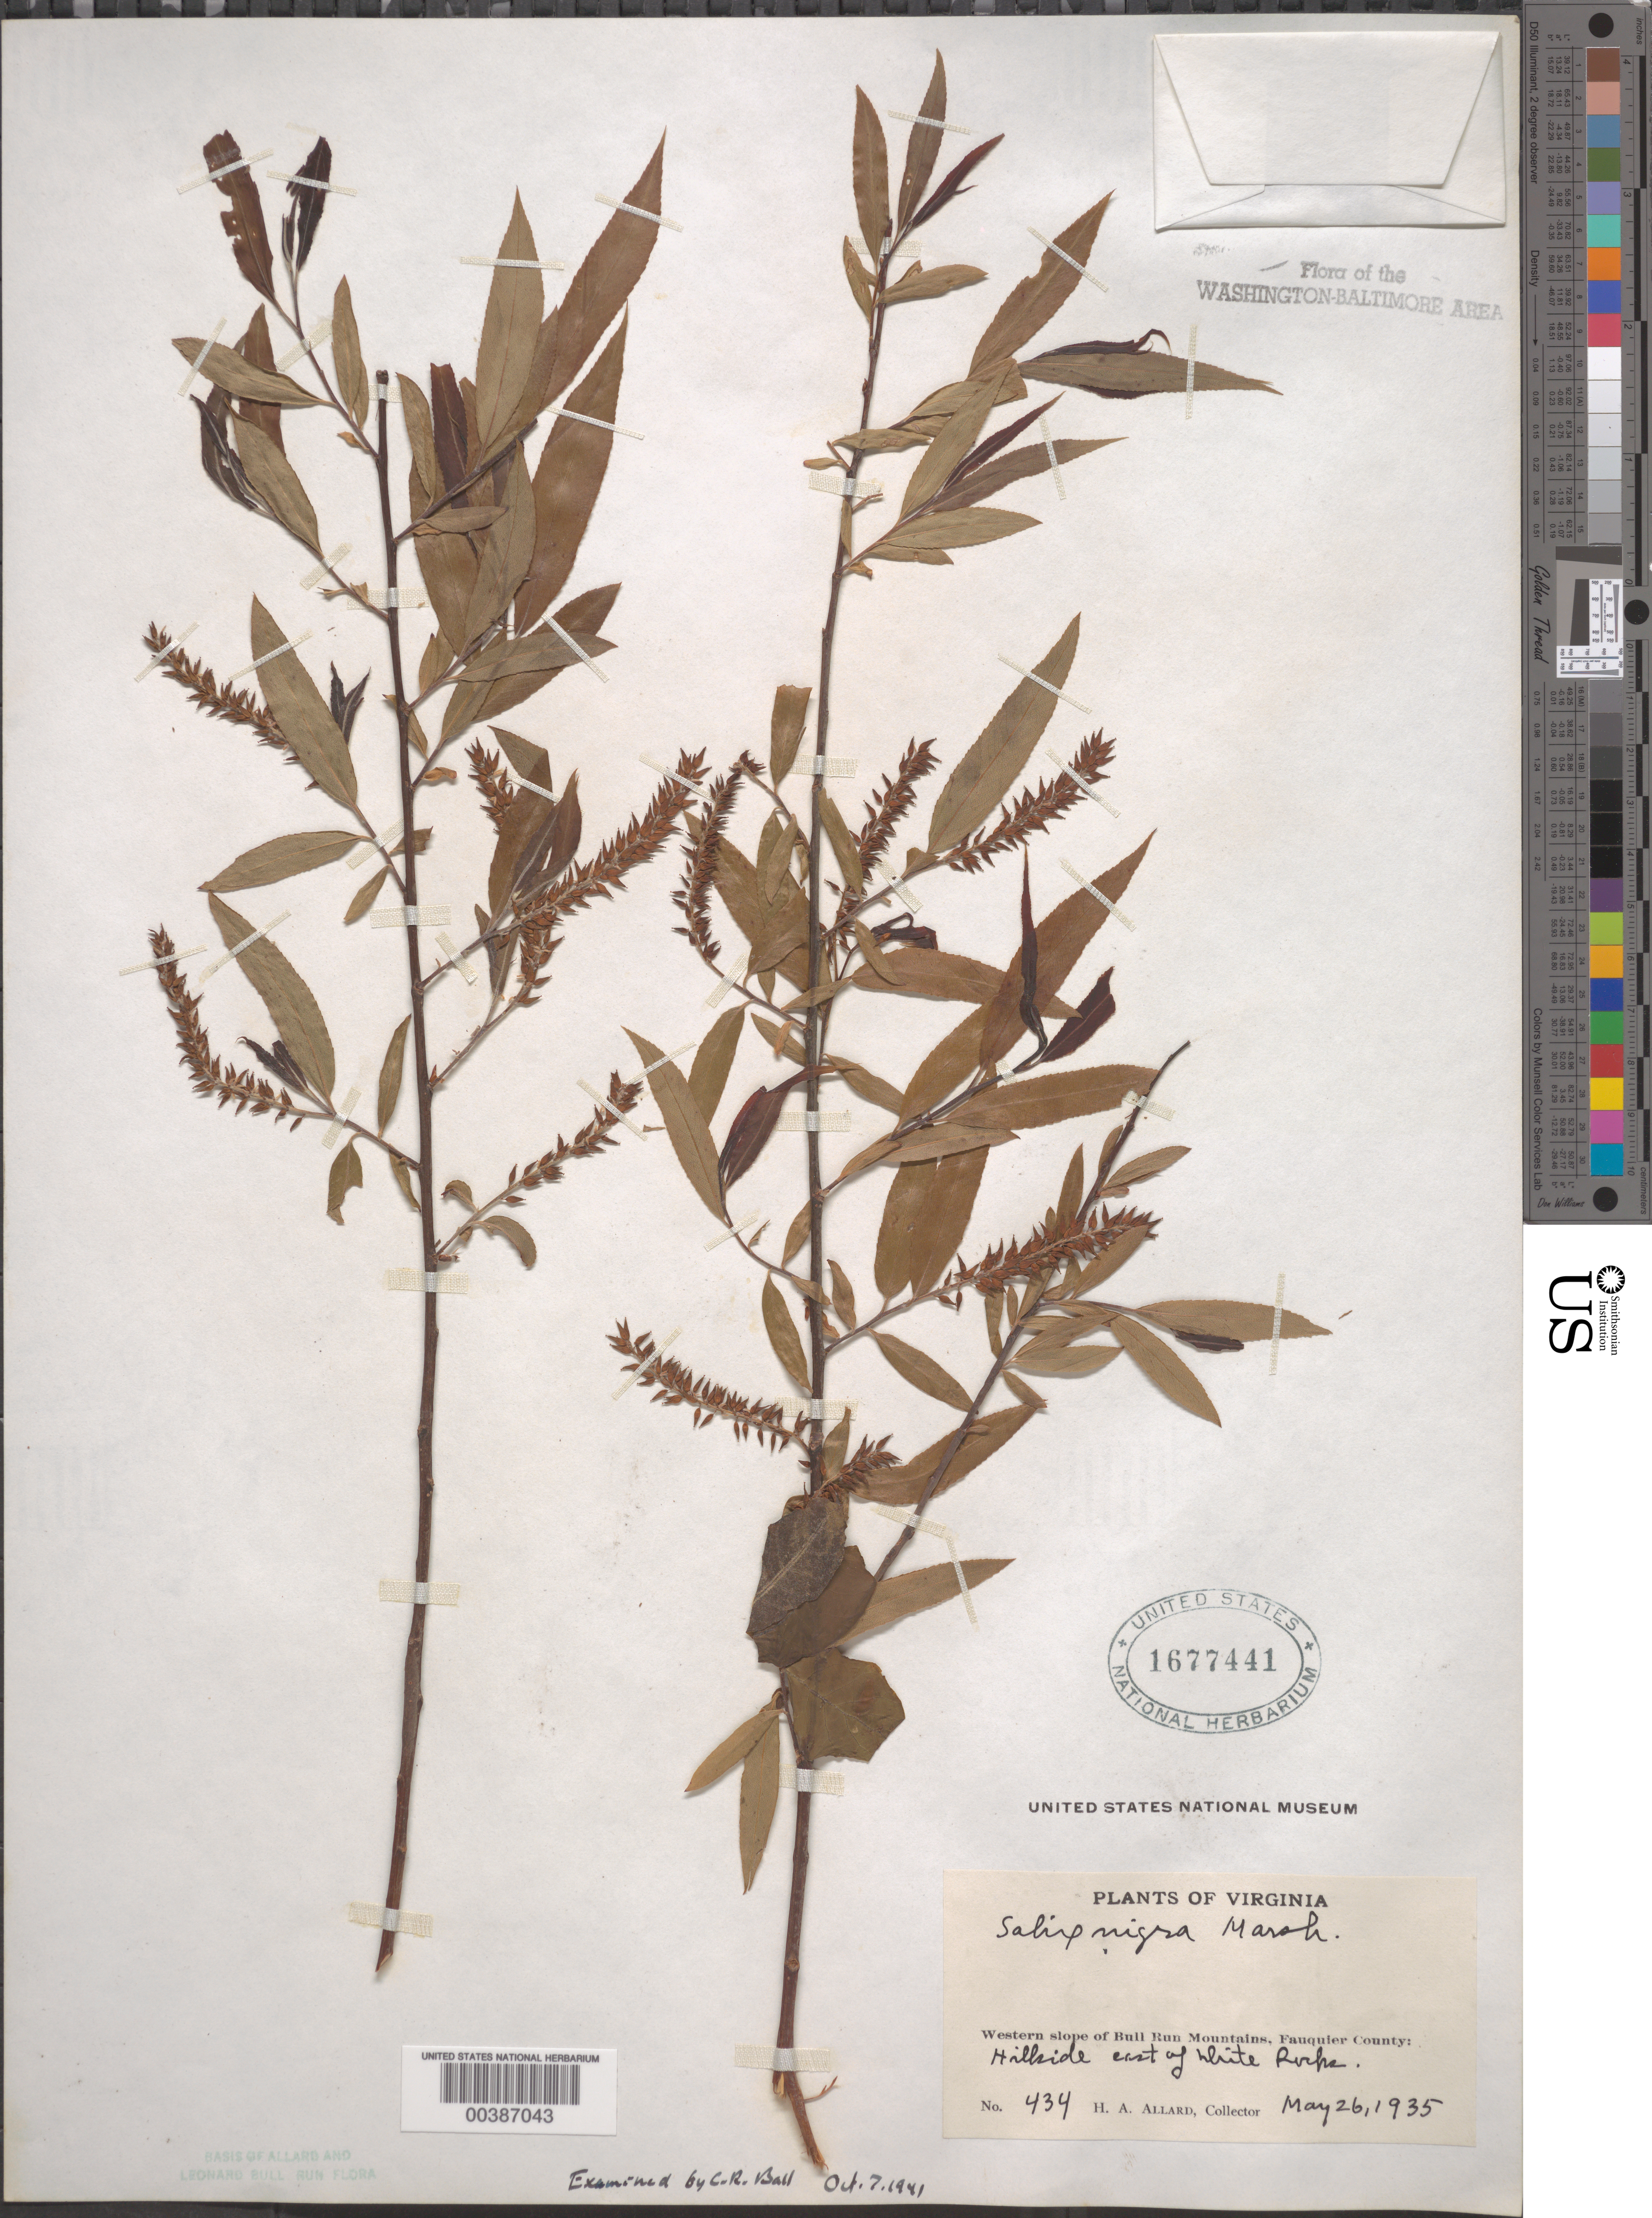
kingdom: Plantae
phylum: Tracheophyta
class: Magnoliopsida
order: Malpighiales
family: Salicaceae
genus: Salix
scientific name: Salix nigra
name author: Marshall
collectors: H. A. Allard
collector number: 434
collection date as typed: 26 May 1935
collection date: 1935-05-26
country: United States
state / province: Virginia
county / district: Fauquier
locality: East of White Rocks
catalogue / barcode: US 1677441